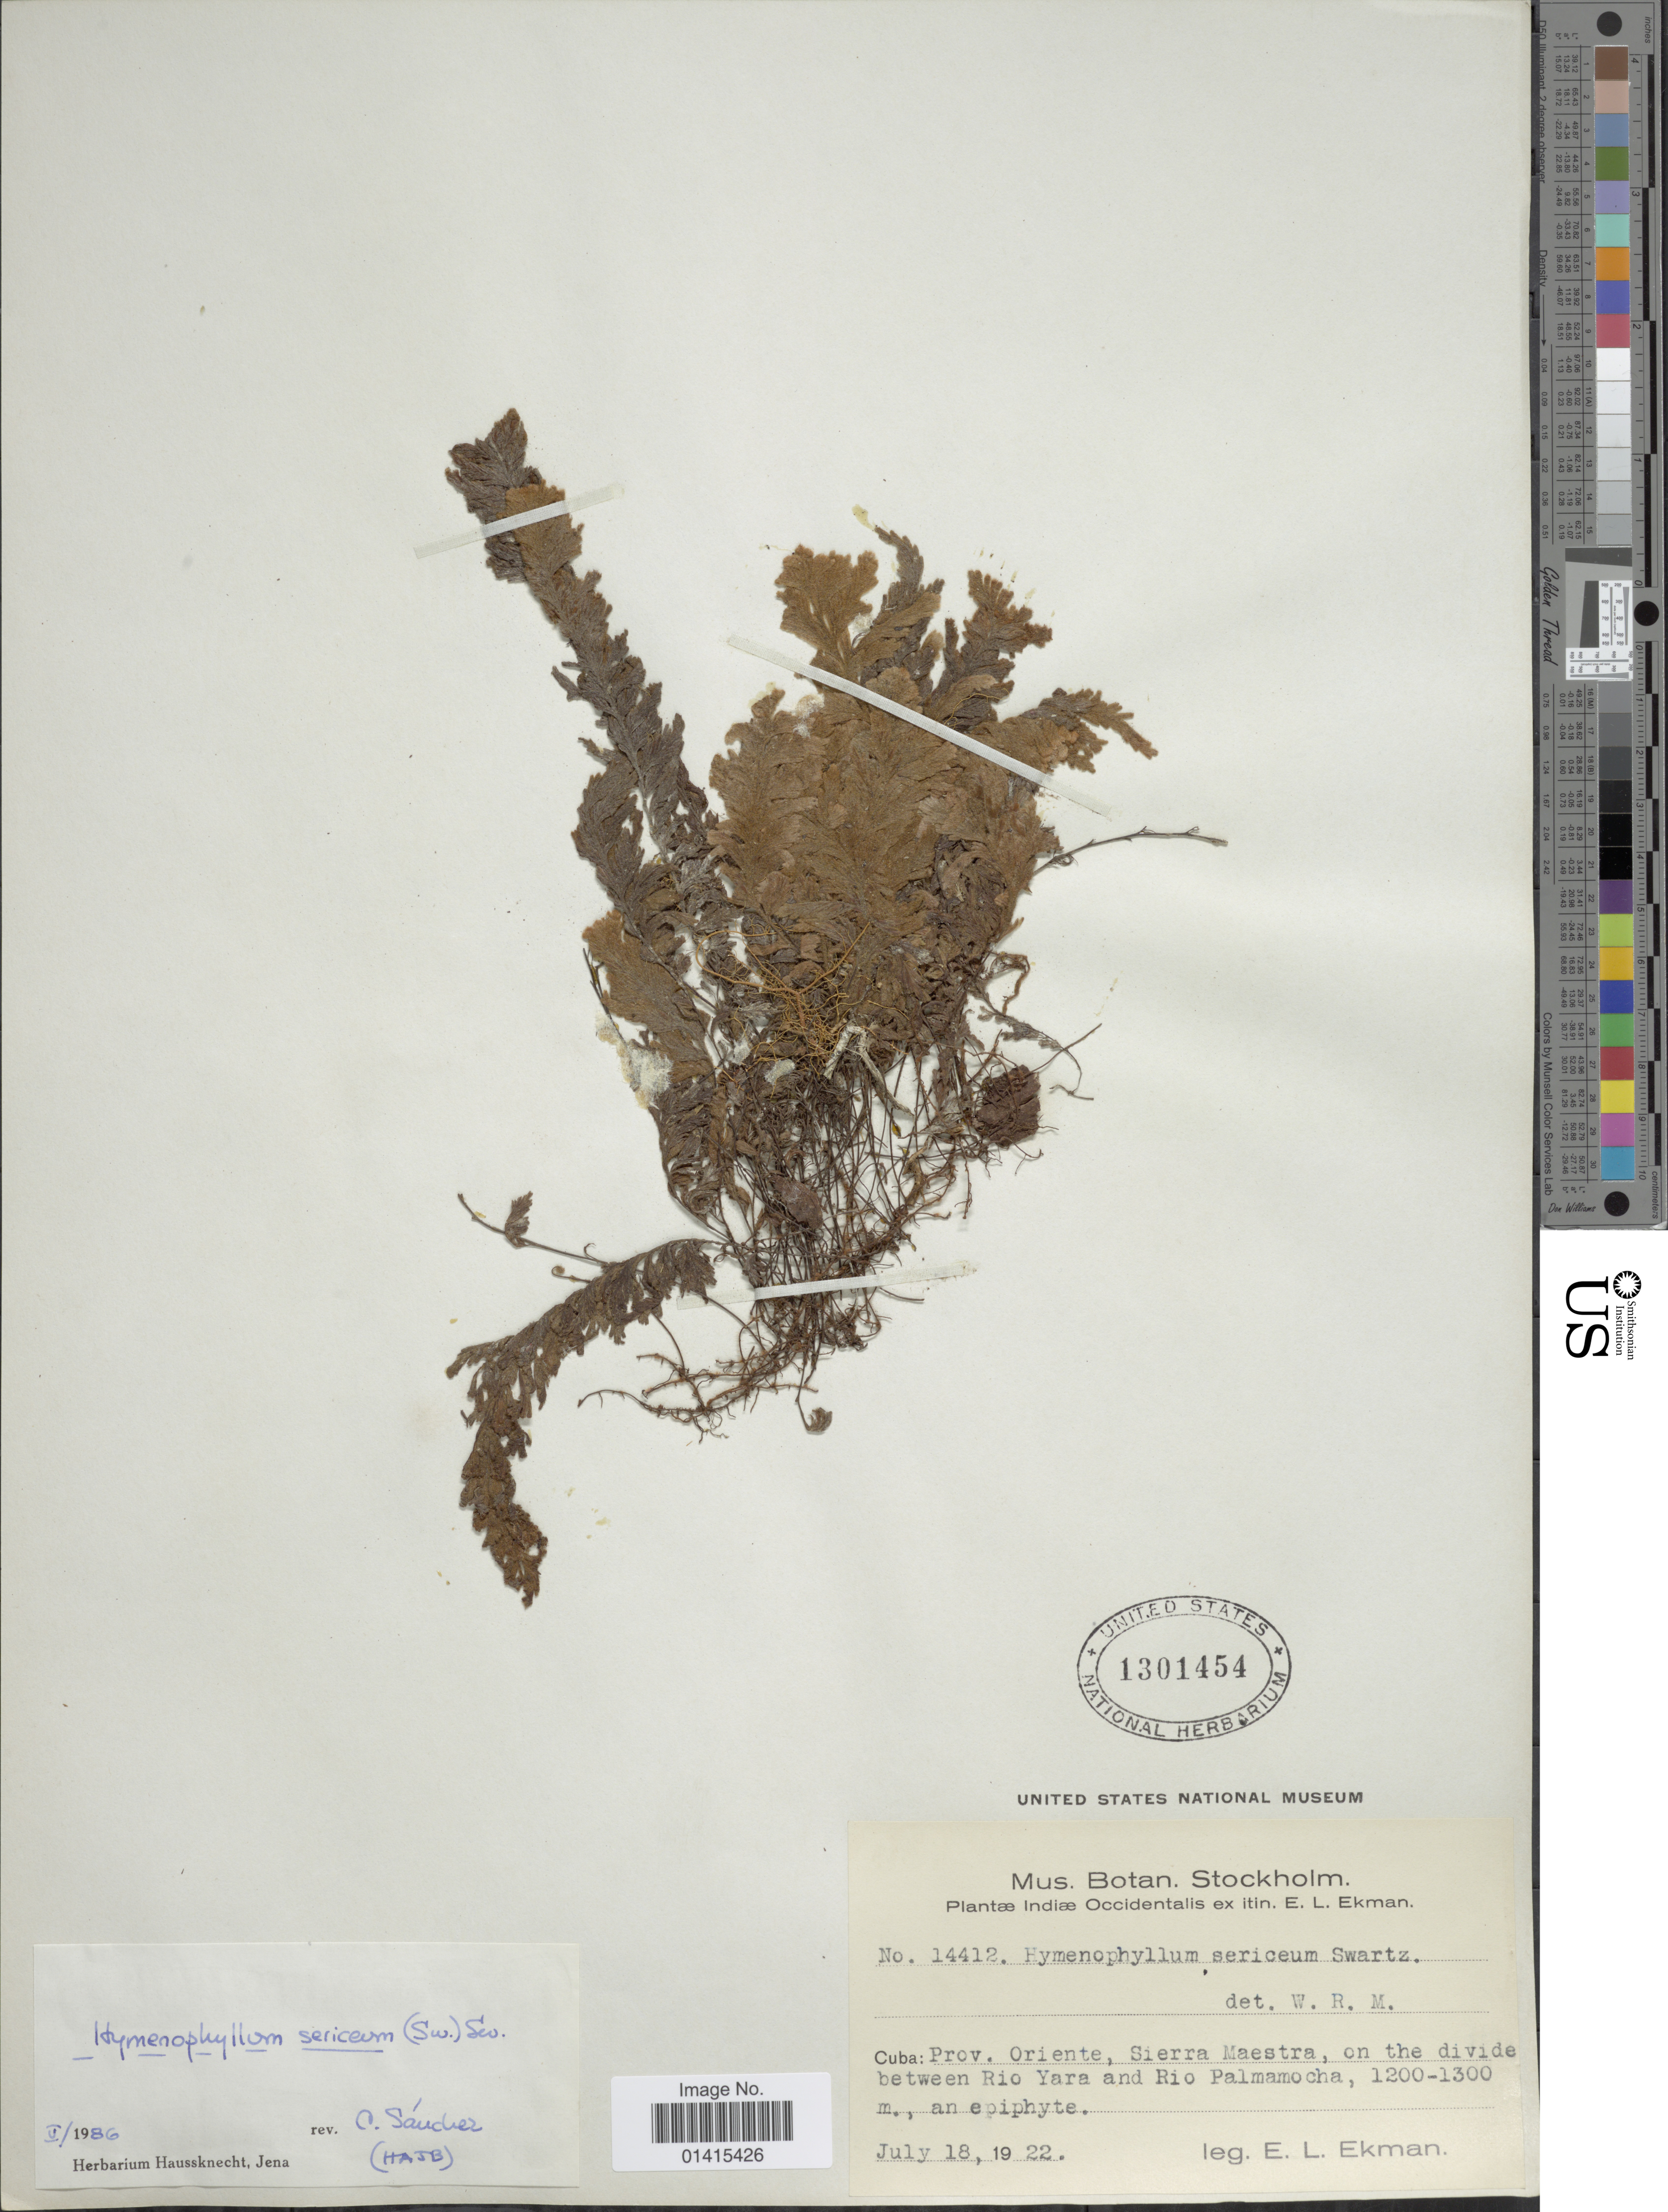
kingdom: Plantae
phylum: Tracheophyta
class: Polypodiopsida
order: Hymenophyllales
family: Hymenophyllaceae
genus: Hymenophyllum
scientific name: Hymenophyllum sericeum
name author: Sw. in Schrad.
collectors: E. L. Ekman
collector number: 14412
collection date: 1922-07-18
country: Cuba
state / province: Oriente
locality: Cuba Prov. Oriente, Sierra Maestra, on the divide between Rio Yara and Rio Palmamocha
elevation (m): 1200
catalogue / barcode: US 1301454